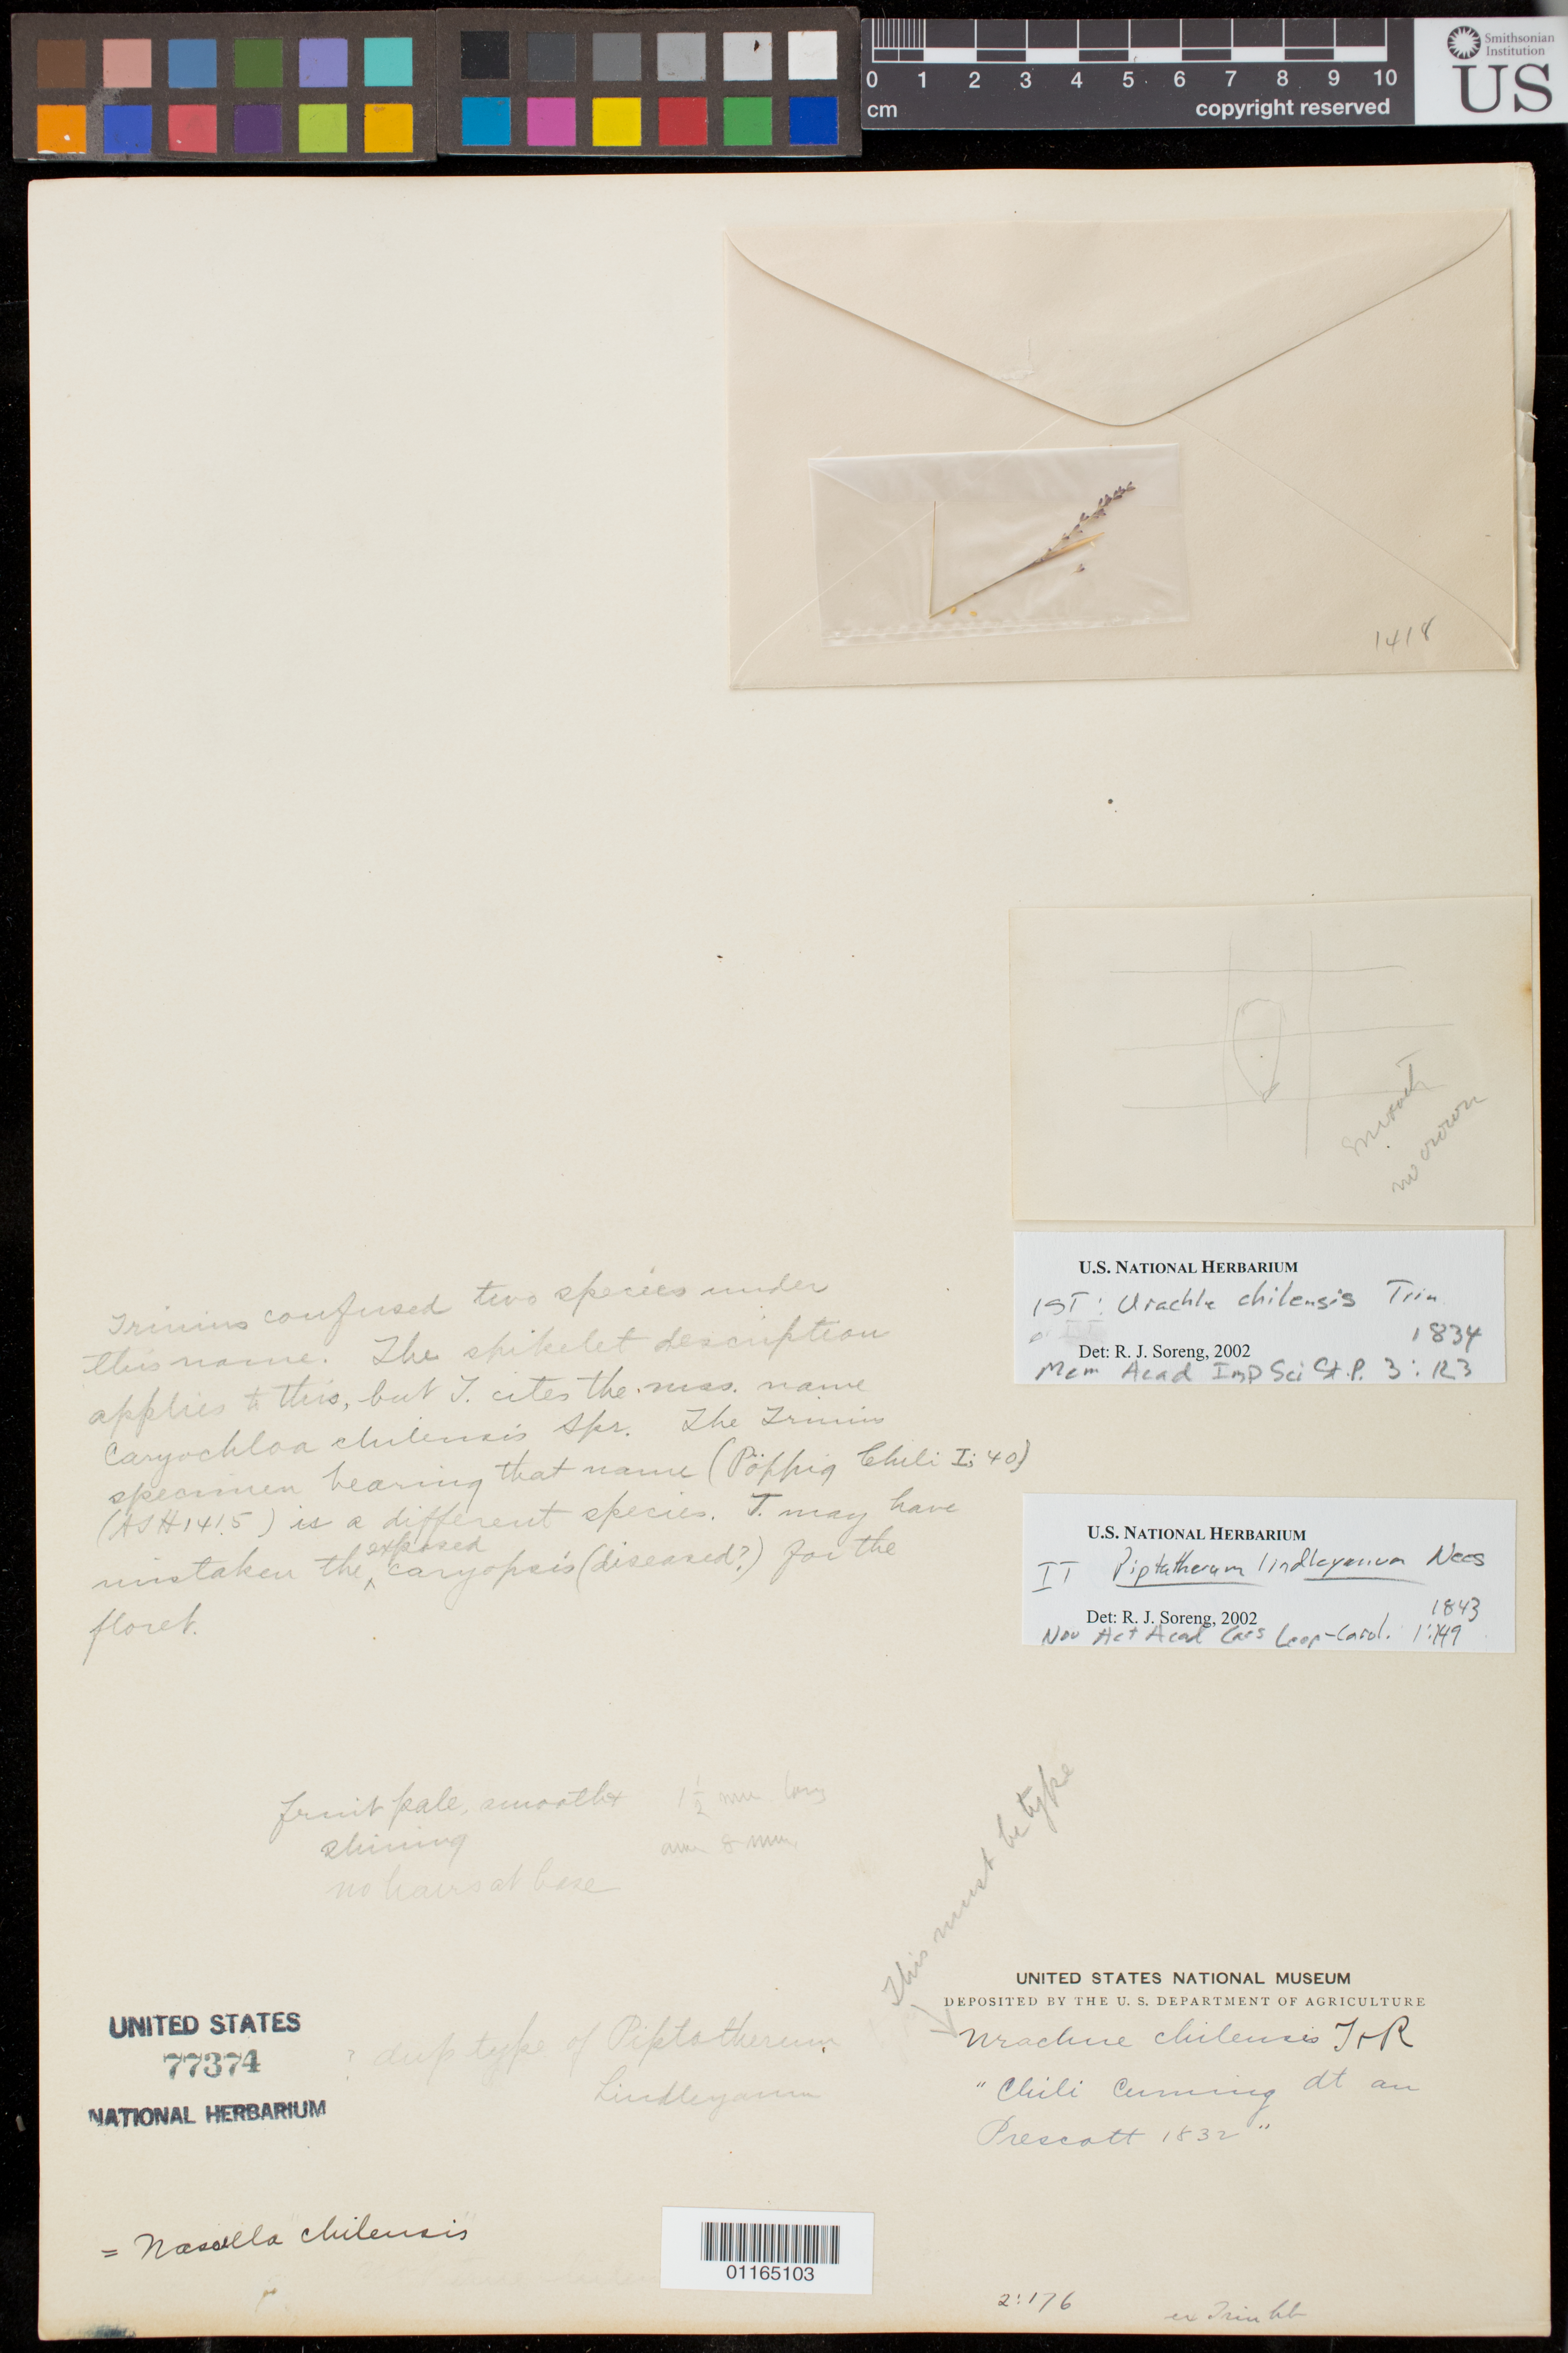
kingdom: Plantae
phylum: Tracheophyta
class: Liliopsida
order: Poales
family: Poaceae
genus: Urachne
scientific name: Urachne chilensis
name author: Trin.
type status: Possible Type; Isosyntype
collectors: H. Cuming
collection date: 1832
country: Chile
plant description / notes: Fragmentary material of type specimen ex herb. Trin.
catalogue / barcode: US 77374